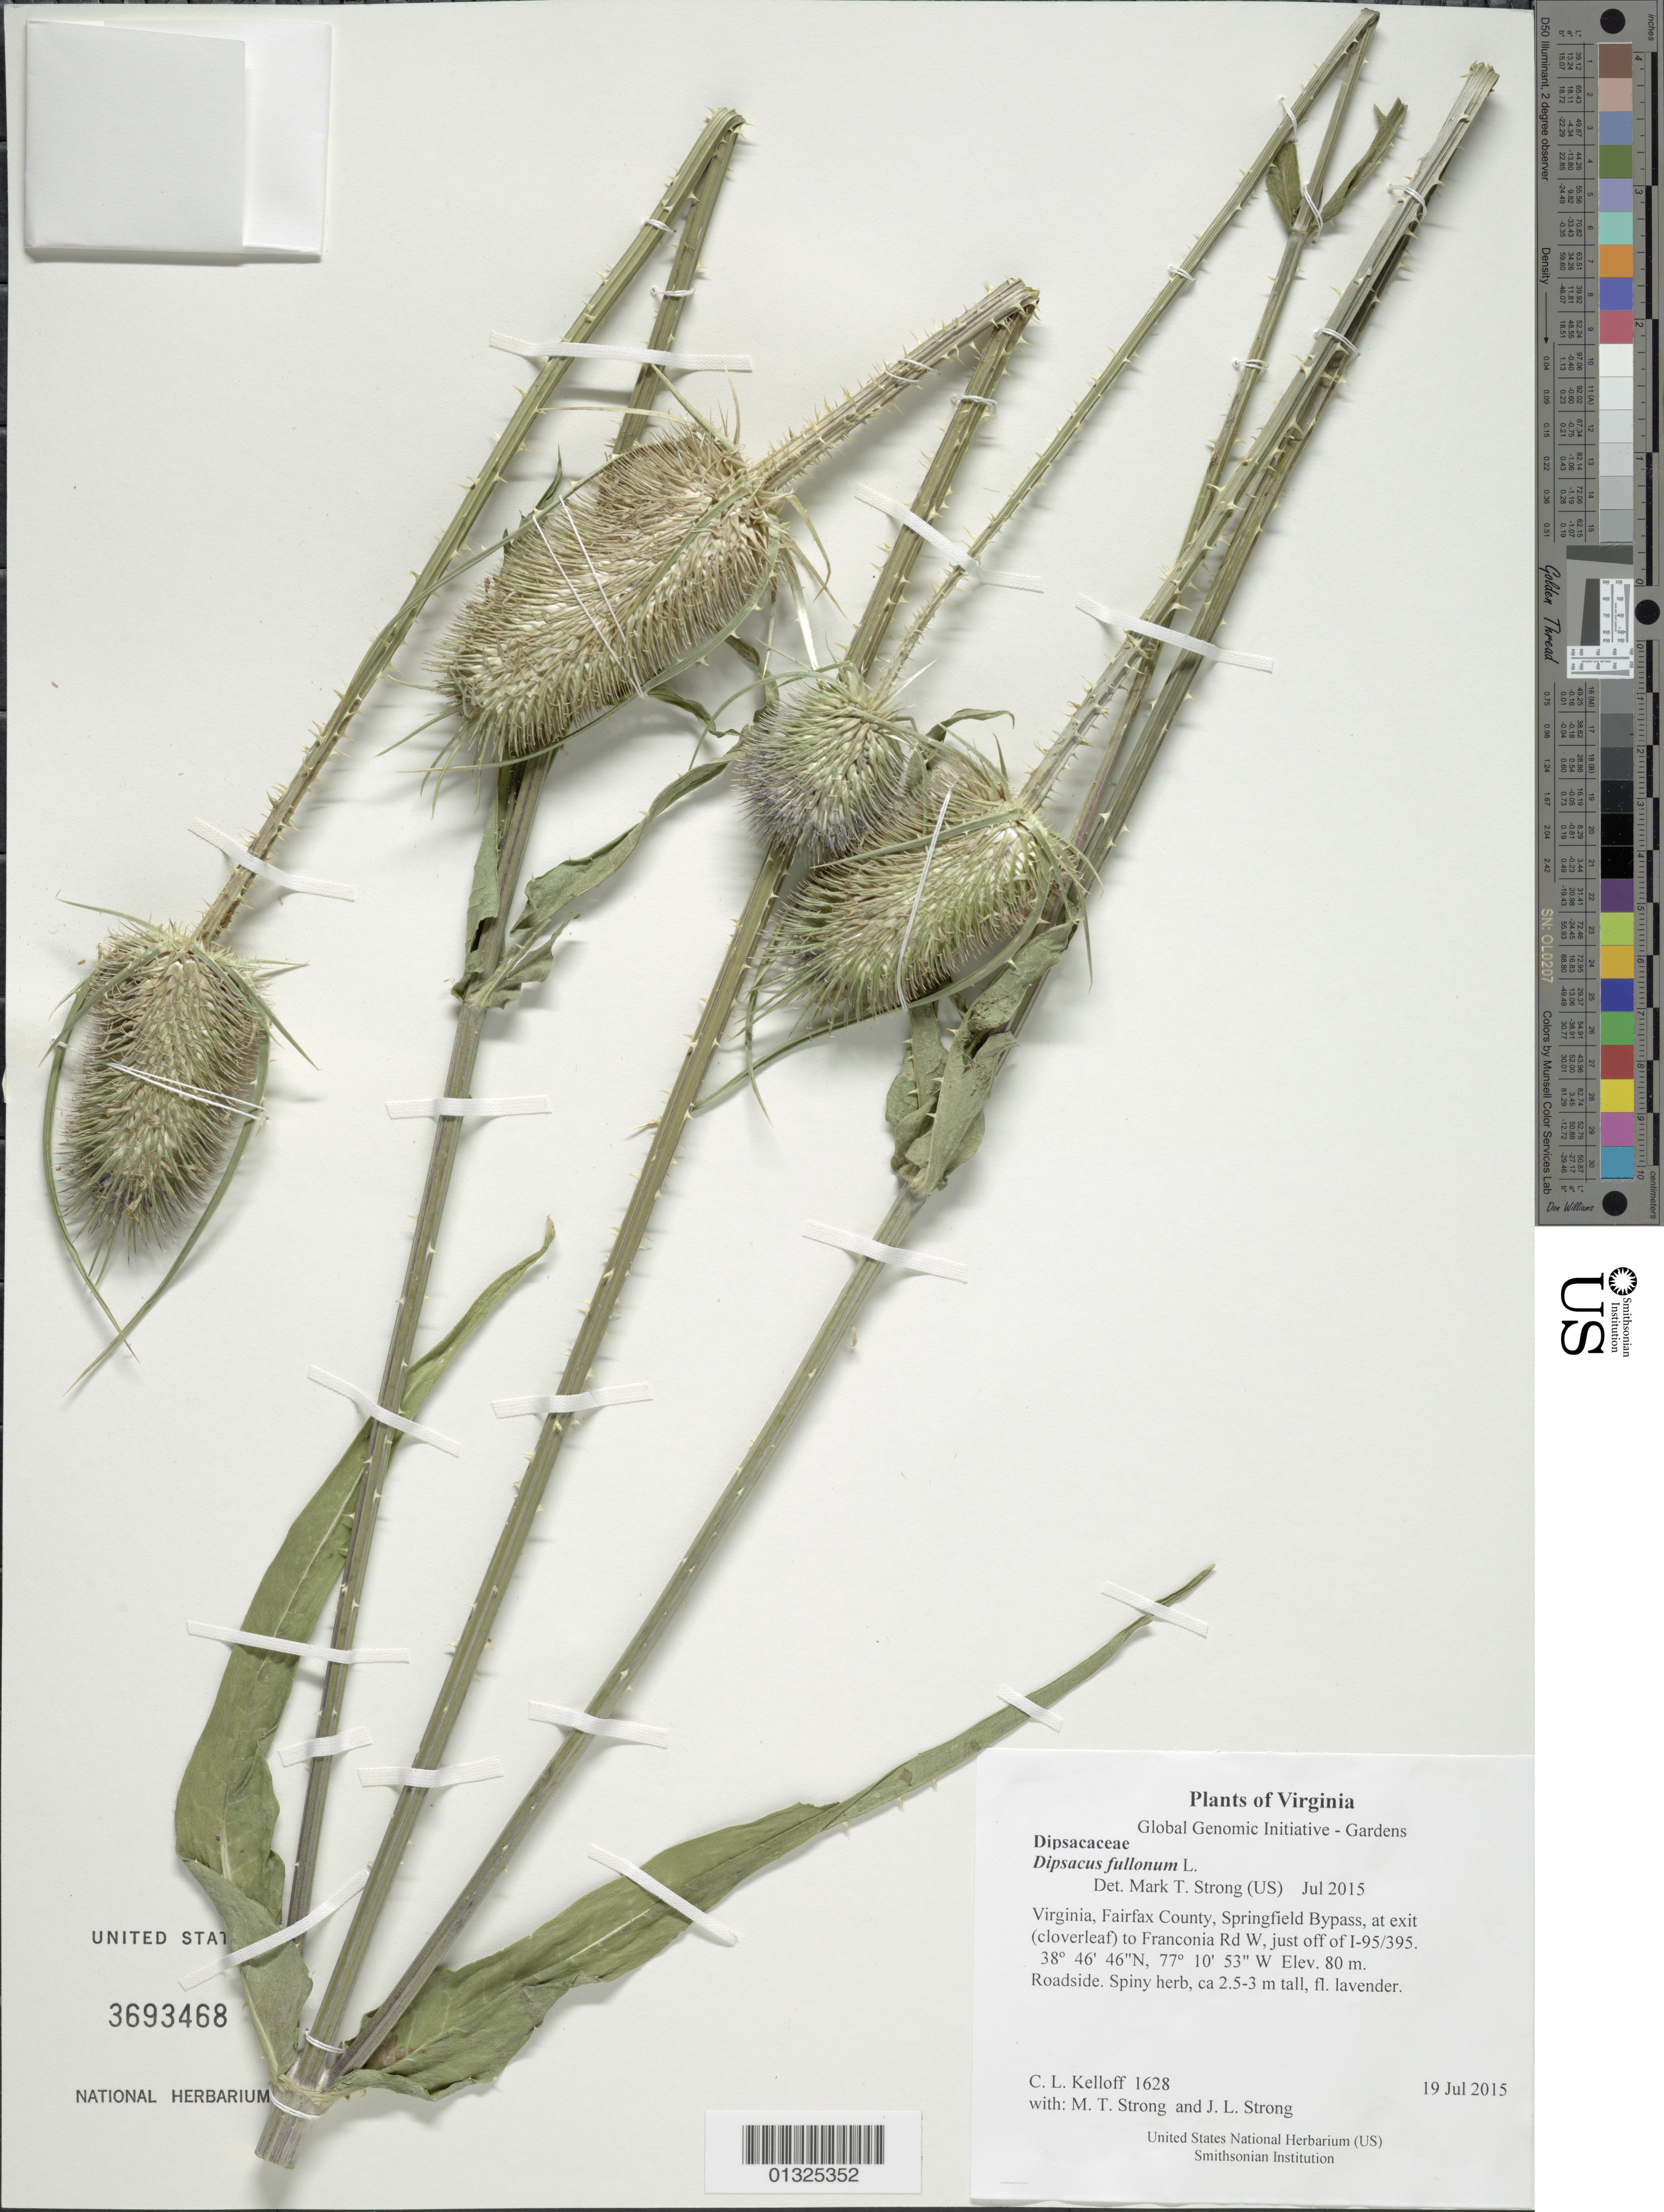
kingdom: Plantae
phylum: Tracheophyta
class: Magnoliopsida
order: Dipsacales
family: Caprifoliaceae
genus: Dipsacus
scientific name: Dipsacus fullonum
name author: L.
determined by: Strong, M. T., (US), Smithsonian Institution - National Museum of Natural History (UNITED STATES)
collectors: C. L. Kelloff, M. T. Strong & J. L. Strong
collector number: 1628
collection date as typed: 19 Jul 2015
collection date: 2015-07-19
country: United States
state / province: Virginia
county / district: Fairfax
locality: Springfield Bypass, at exit (cloverleaf) to Franconia Rd W, just off of I-95/395.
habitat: Roadside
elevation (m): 80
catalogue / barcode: US 3693468